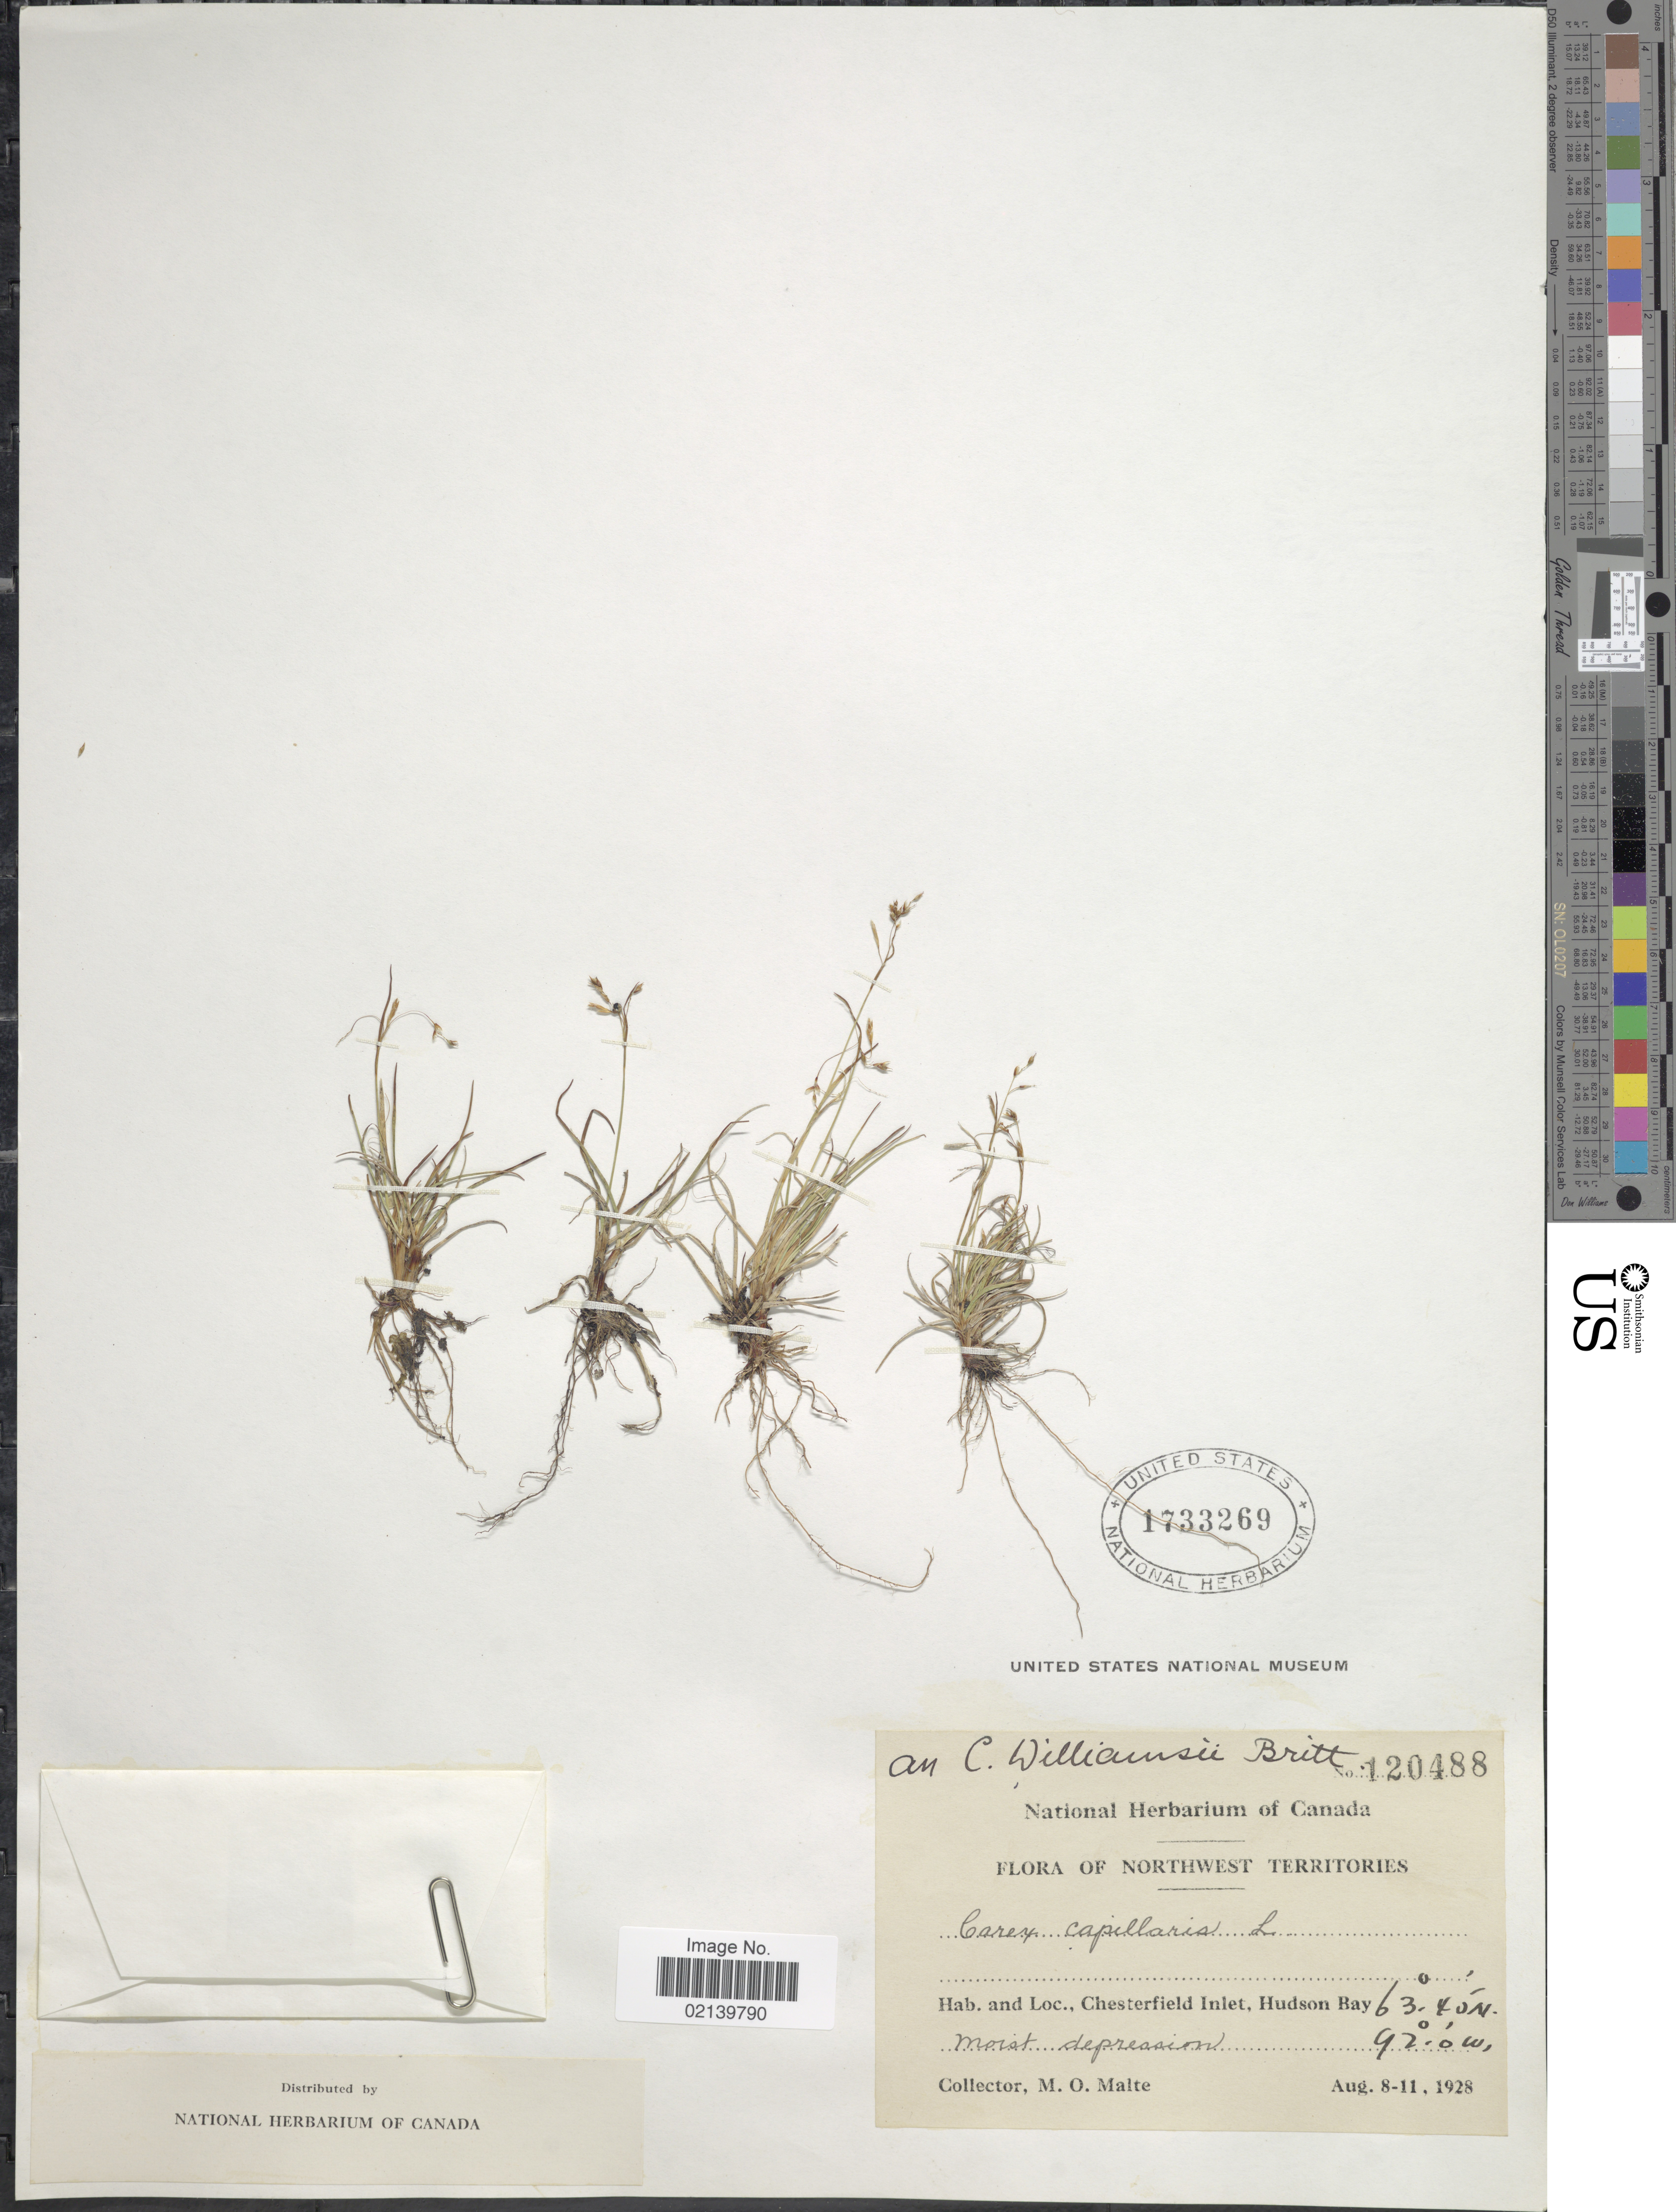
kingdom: Plantae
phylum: Tracheophyta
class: Liliopsida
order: Poales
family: Cyperaceae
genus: Carex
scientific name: Carex williamsii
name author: Britton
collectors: M. O. Malte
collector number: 120488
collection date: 1928-08-08/1928-08-11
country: Canada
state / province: Northwest Territories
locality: Northwest Territories, Chasterfield Inlet, Hudson Bay.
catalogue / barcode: US 1733269